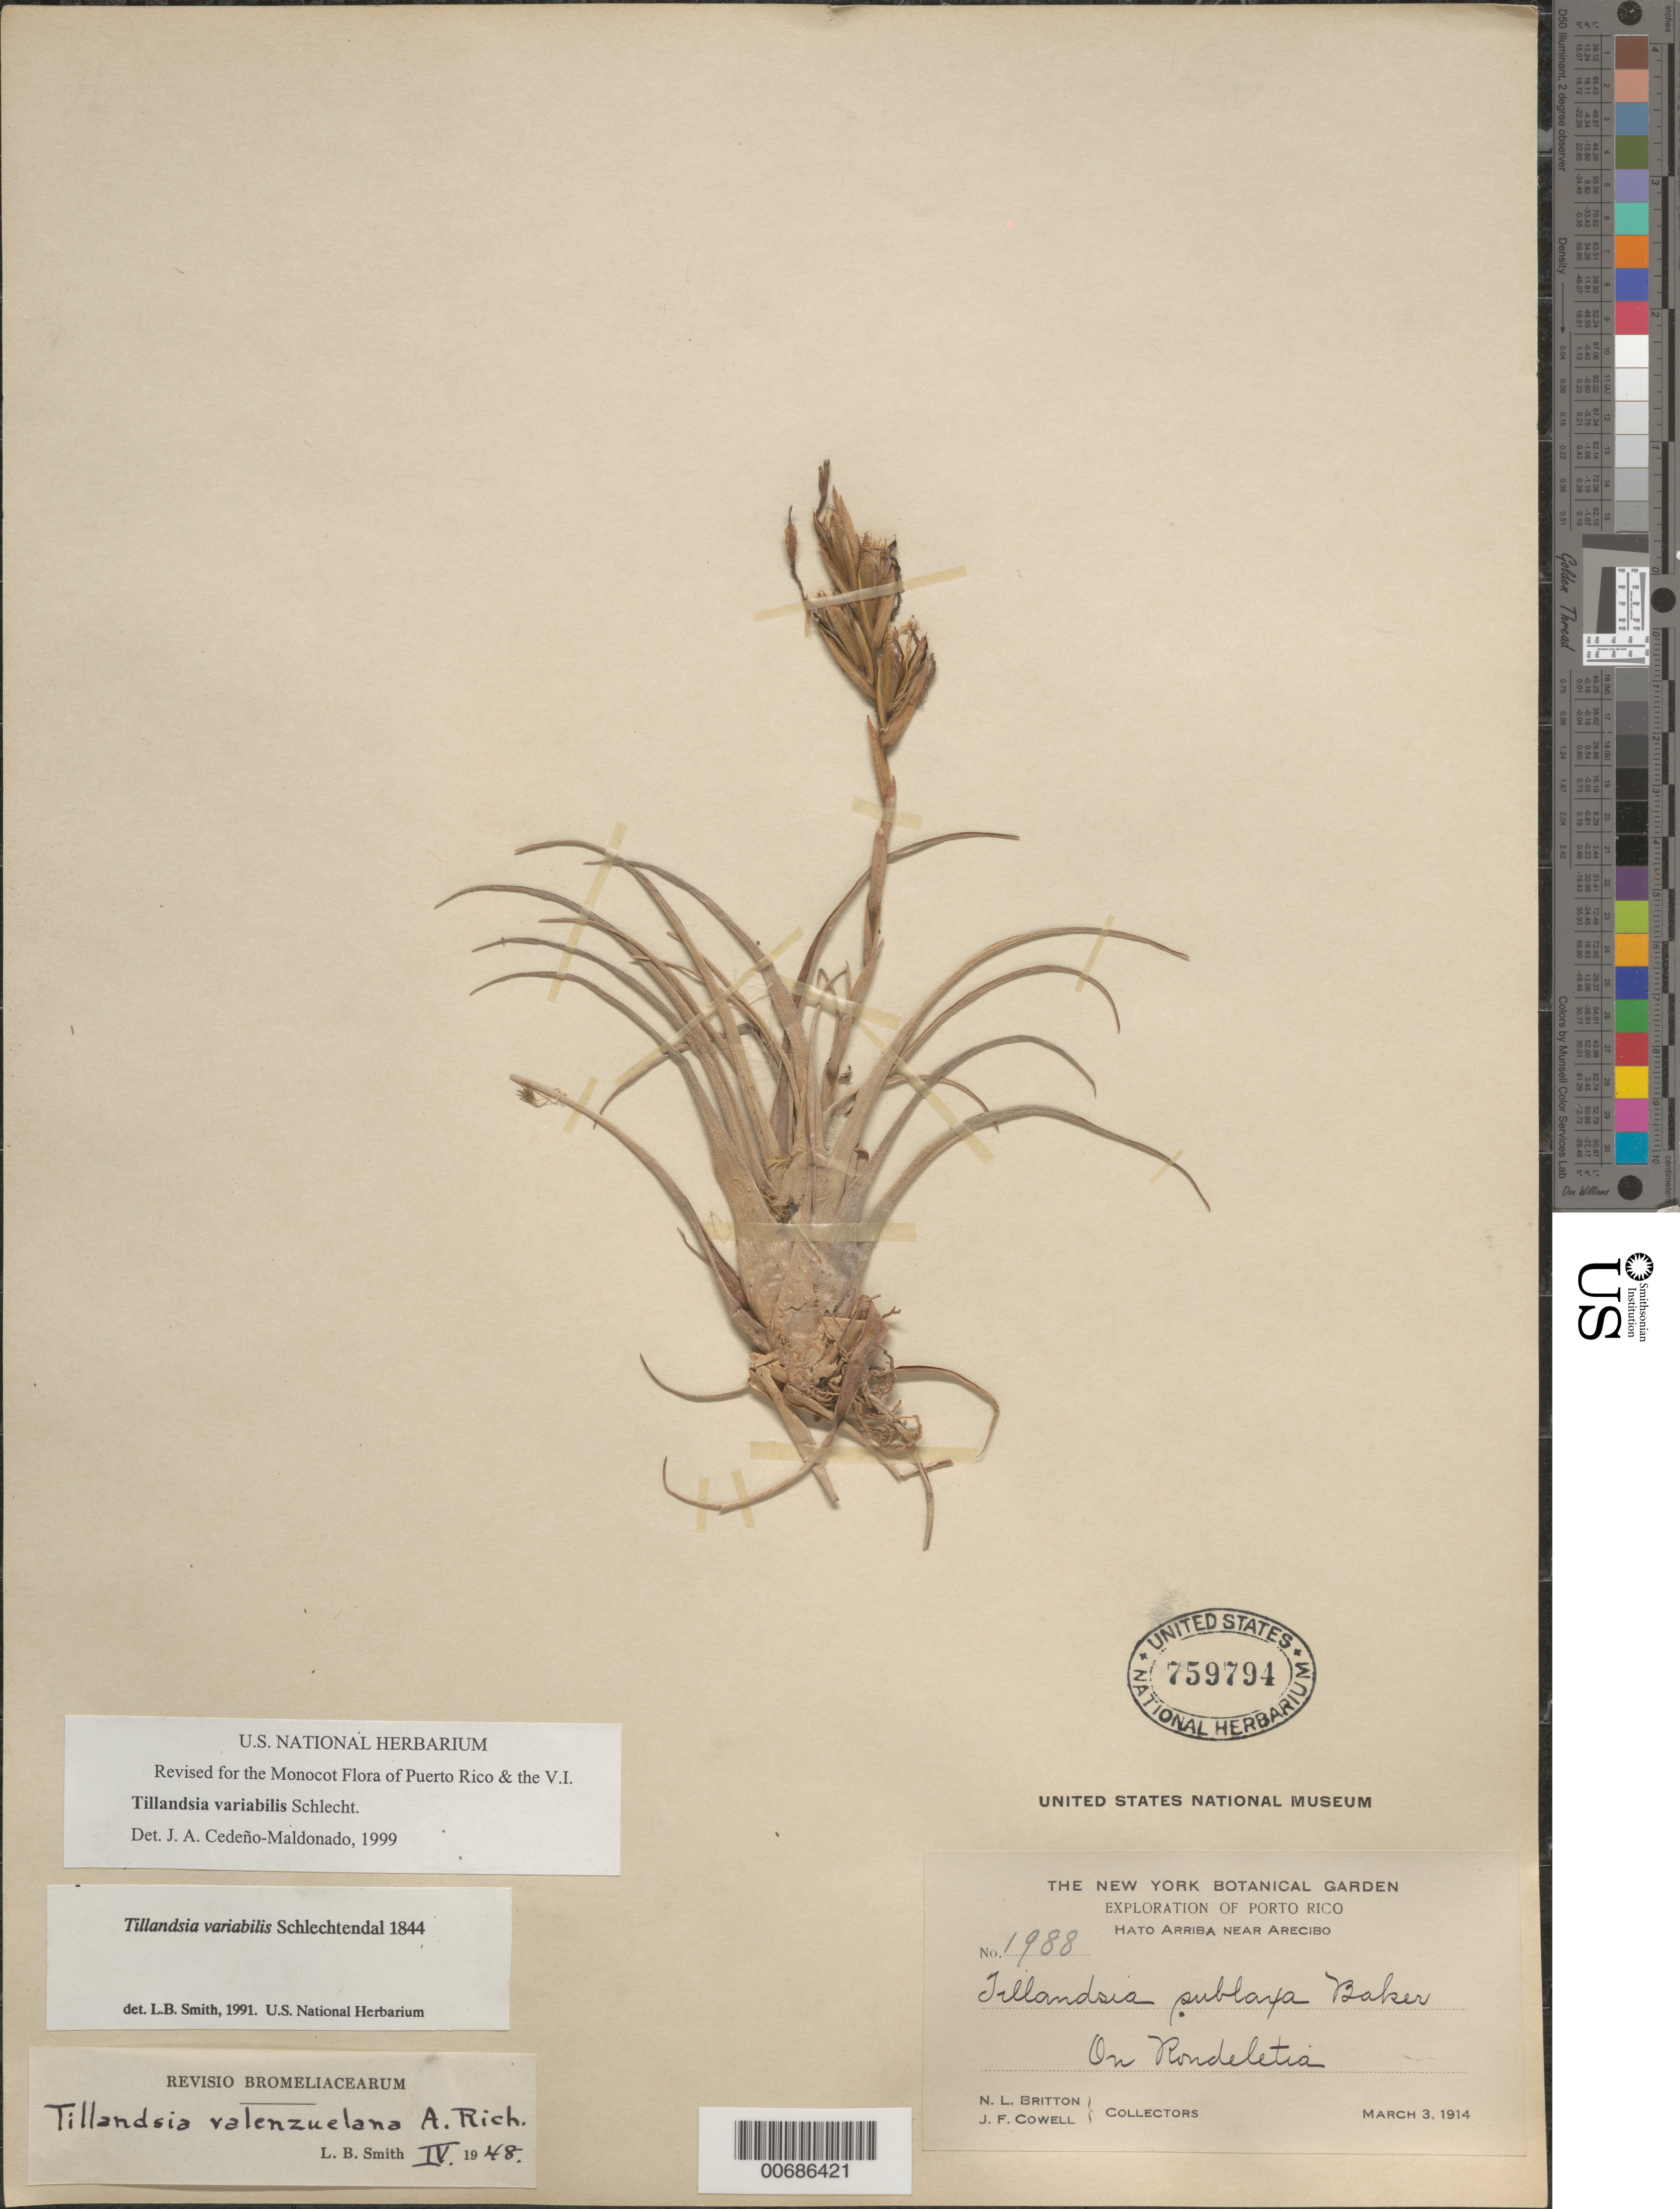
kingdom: Plantae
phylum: Tracheophyta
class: Liliopsida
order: Poales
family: Bromeliaceae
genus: Tillandsia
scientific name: Tillandsia variabilis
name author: Schltdl.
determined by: Cedeño-Maldonado, J. A.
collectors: N. Britton & J. F. Cowell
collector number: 1988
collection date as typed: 03 Mar 1914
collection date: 1914-03-03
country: Puerto Rico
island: Greater Antilles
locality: Hato Arriba, near Arecibo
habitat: on Rondeletia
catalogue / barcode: US 759794